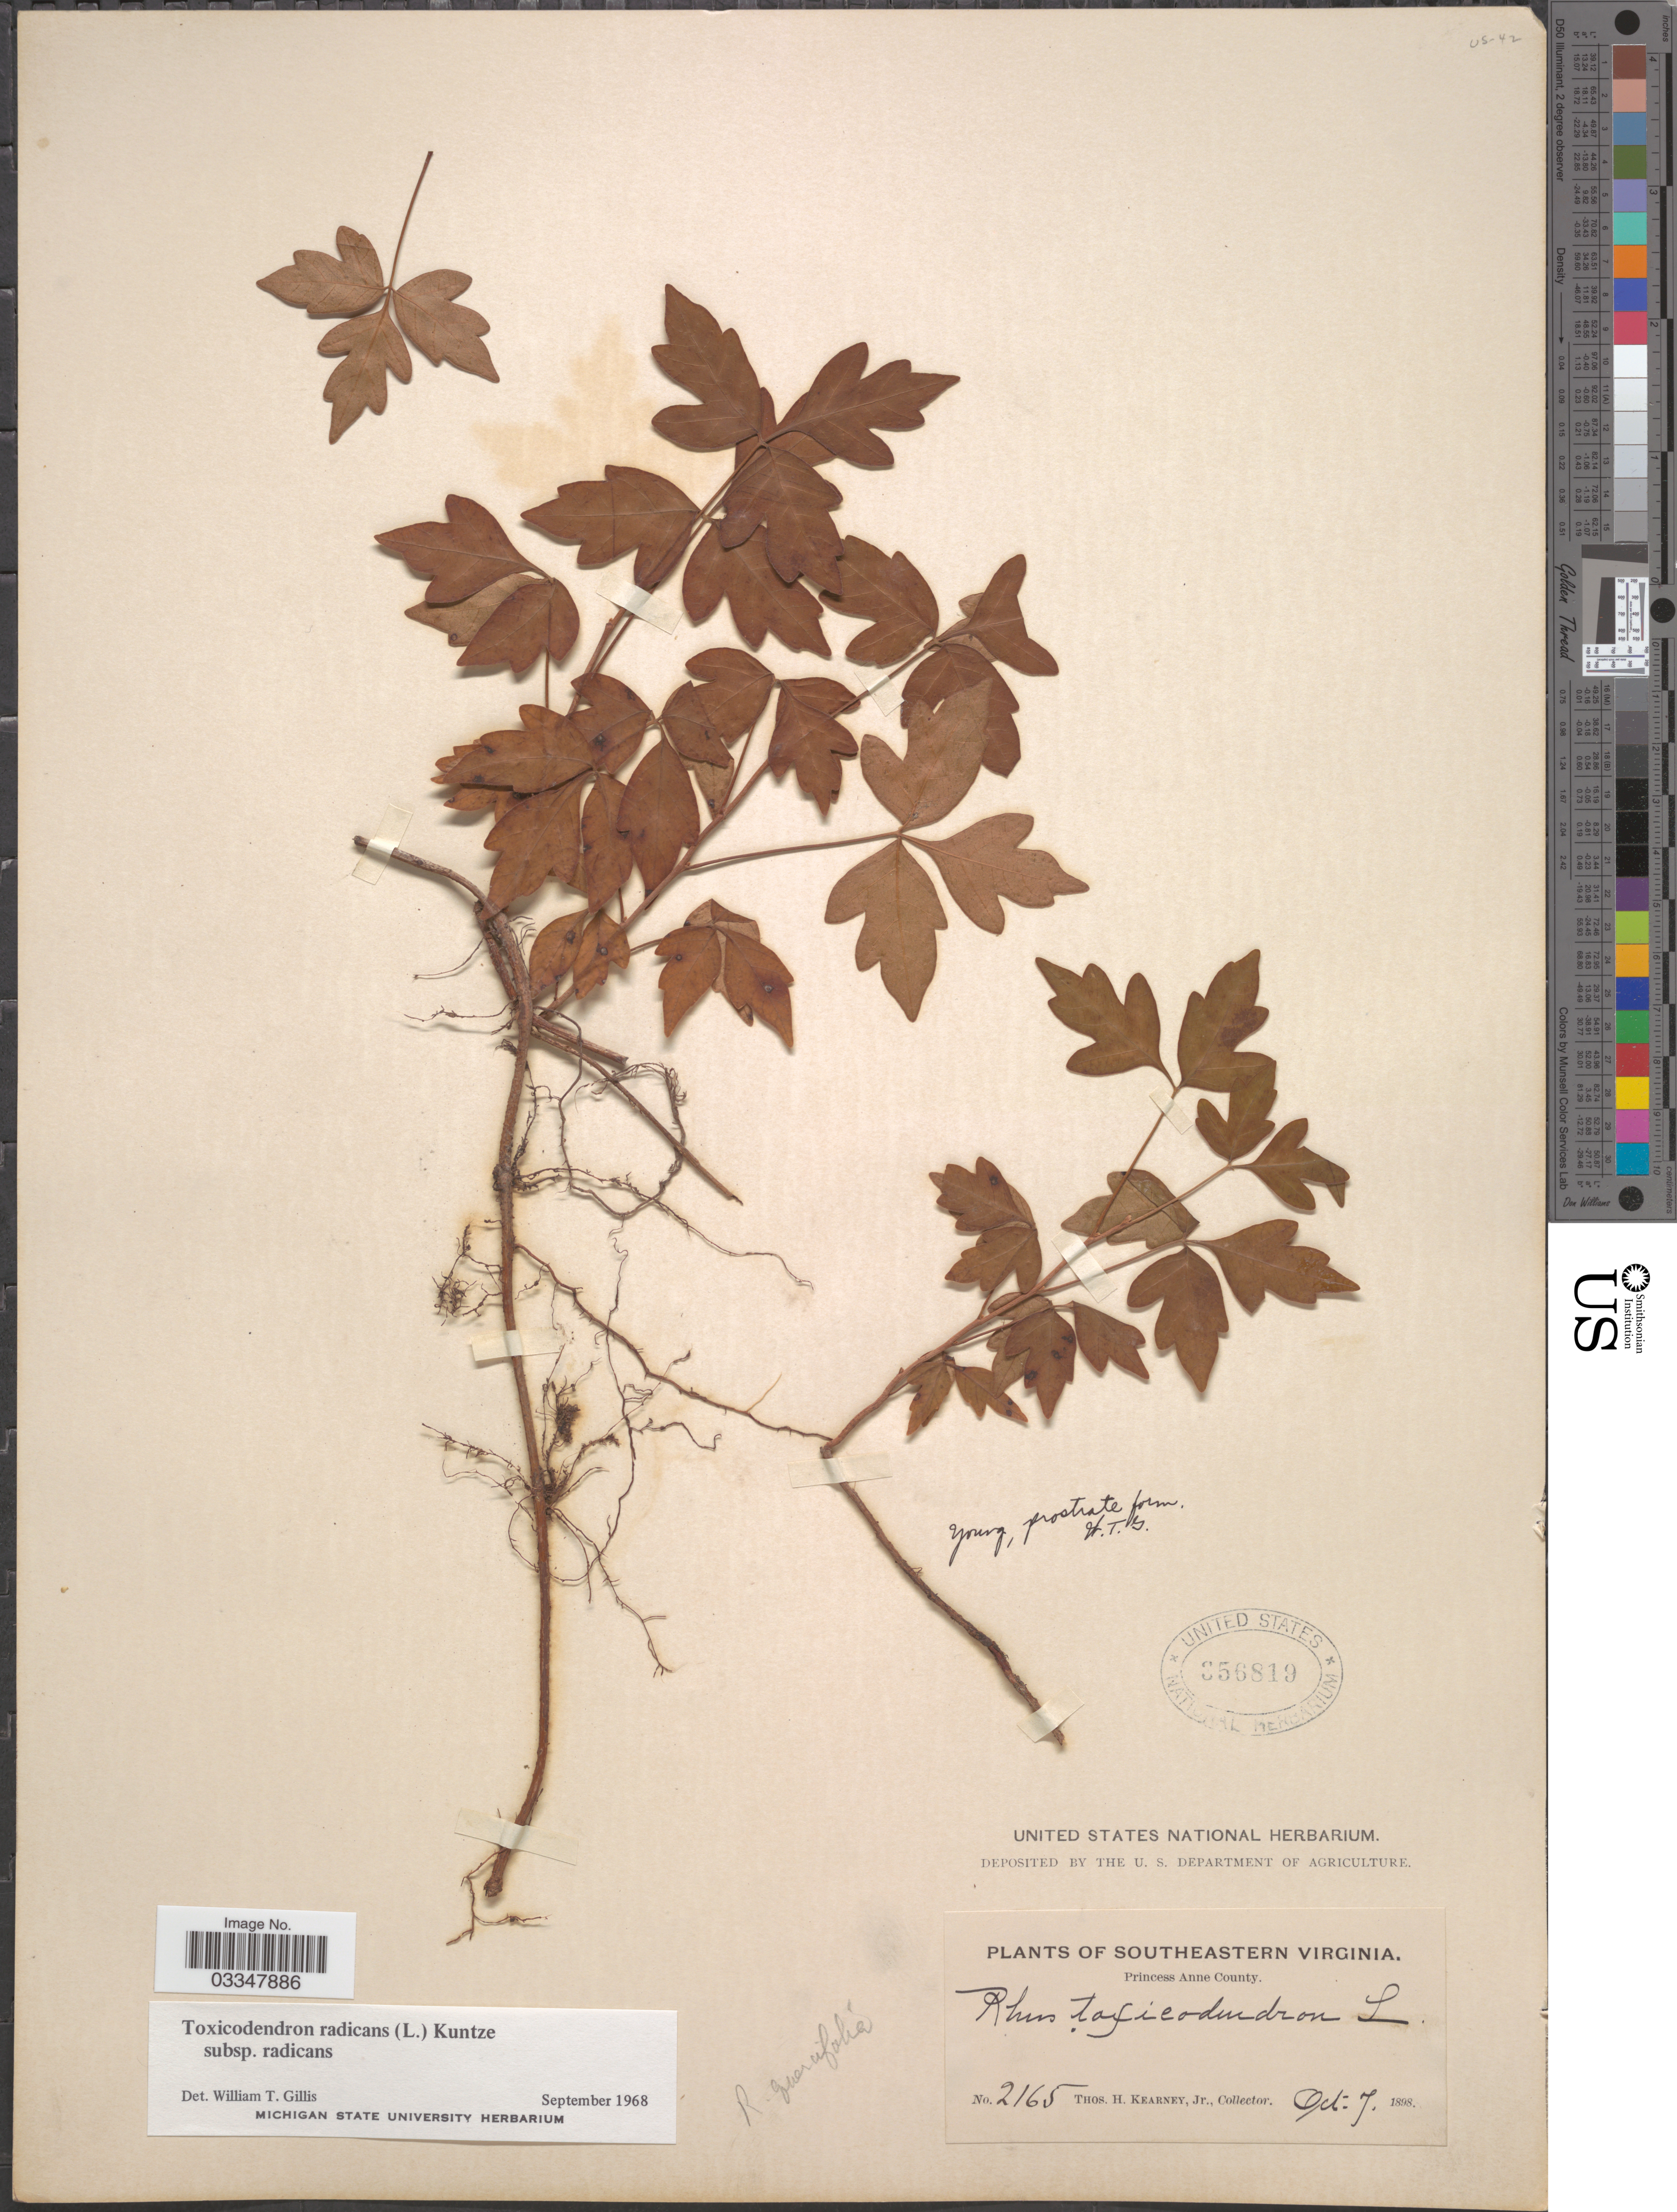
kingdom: Plantae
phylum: Tracheophyta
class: Magnoliopsida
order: Sapindales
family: Anacardiaceae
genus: Toxicodendron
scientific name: Toxicodendron radicans subsp. radicans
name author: (L.) Kuntze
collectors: T. H. Kearney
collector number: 2165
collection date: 1898-10-07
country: United States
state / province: Virginia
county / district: City of Virginia Beach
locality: Southeastern Virginia. Princess Anne County.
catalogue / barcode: US 356819